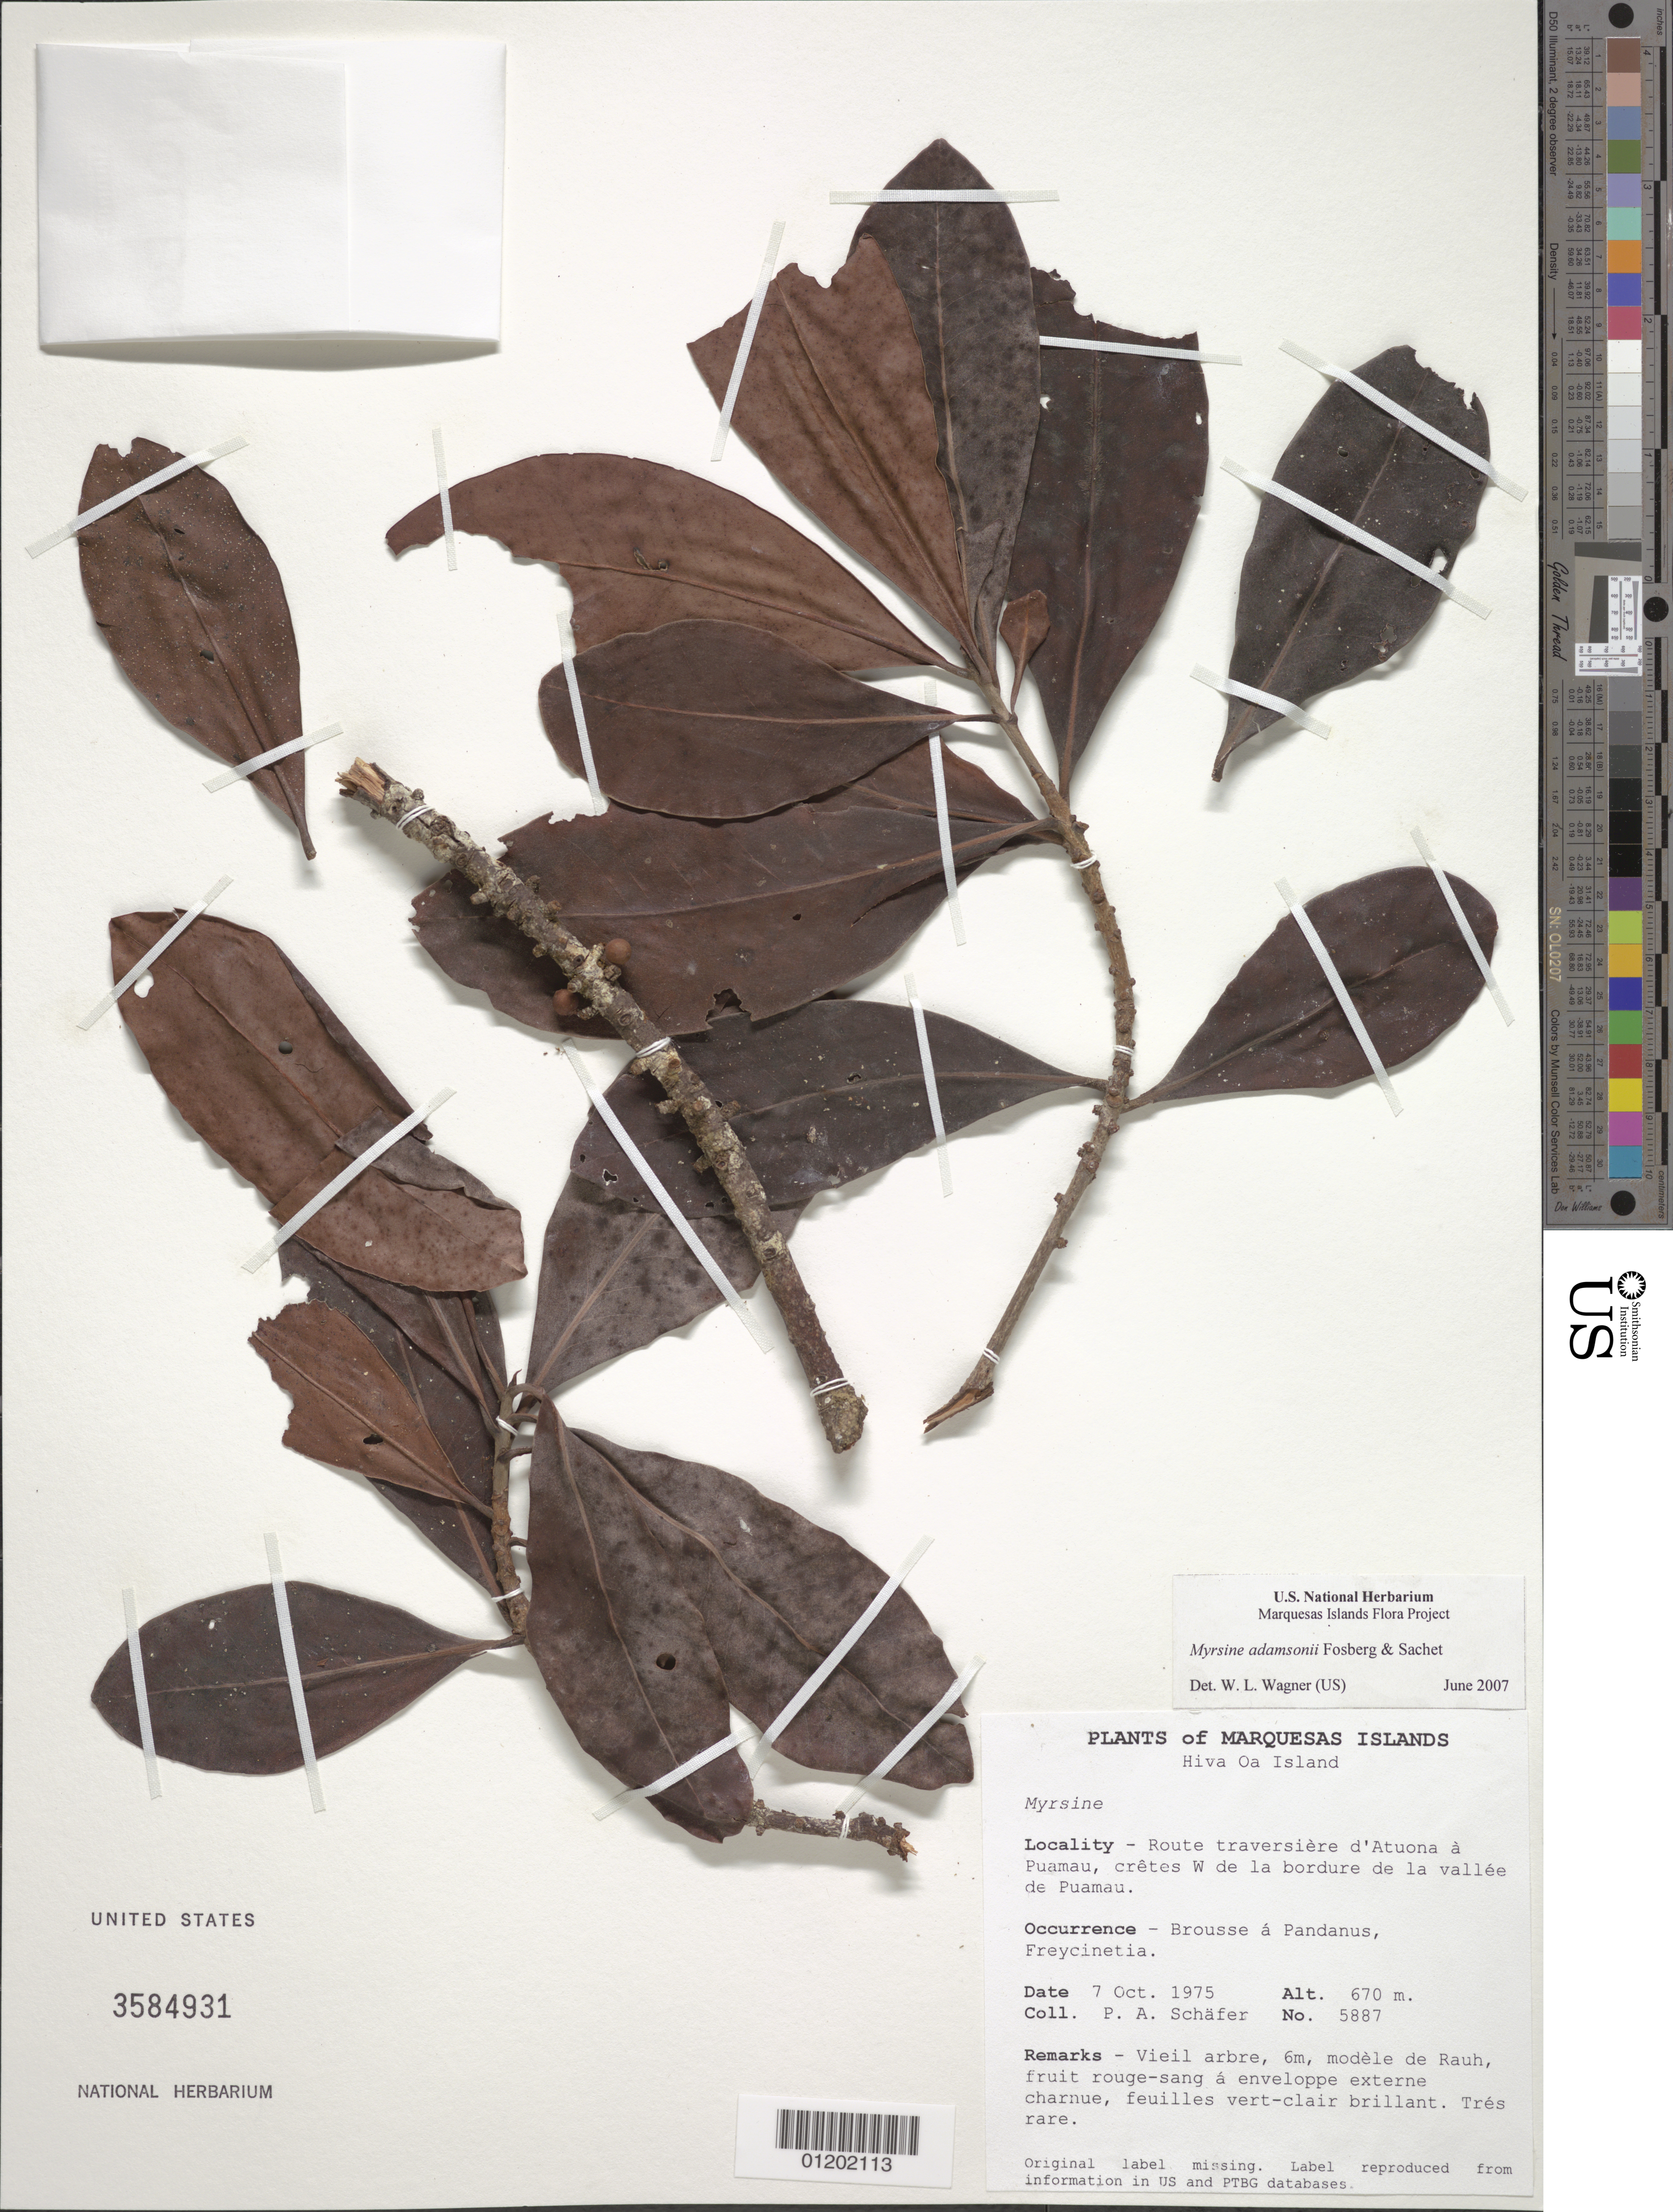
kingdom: Plantae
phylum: Tracheophyta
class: Magnoliopsida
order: Ericales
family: Primulaceae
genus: Myrsine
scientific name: Myrsine adamsonii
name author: Fosberg & Sachet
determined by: Wagner, W. L., (BOT), Smithsonian Institution - National Museum of Natural History (UNITED STATES)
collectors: P. A. Schäfer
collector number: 5887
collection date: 1975-10-07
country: French Polynesia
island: Hiva Oa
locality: route traversière d'Atuona à Puamau, crête W de la bordure de la valléede Puamau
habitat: Brousse à Pandanus, Freycinetia; très rare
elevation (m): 670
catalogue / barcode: US 3584931